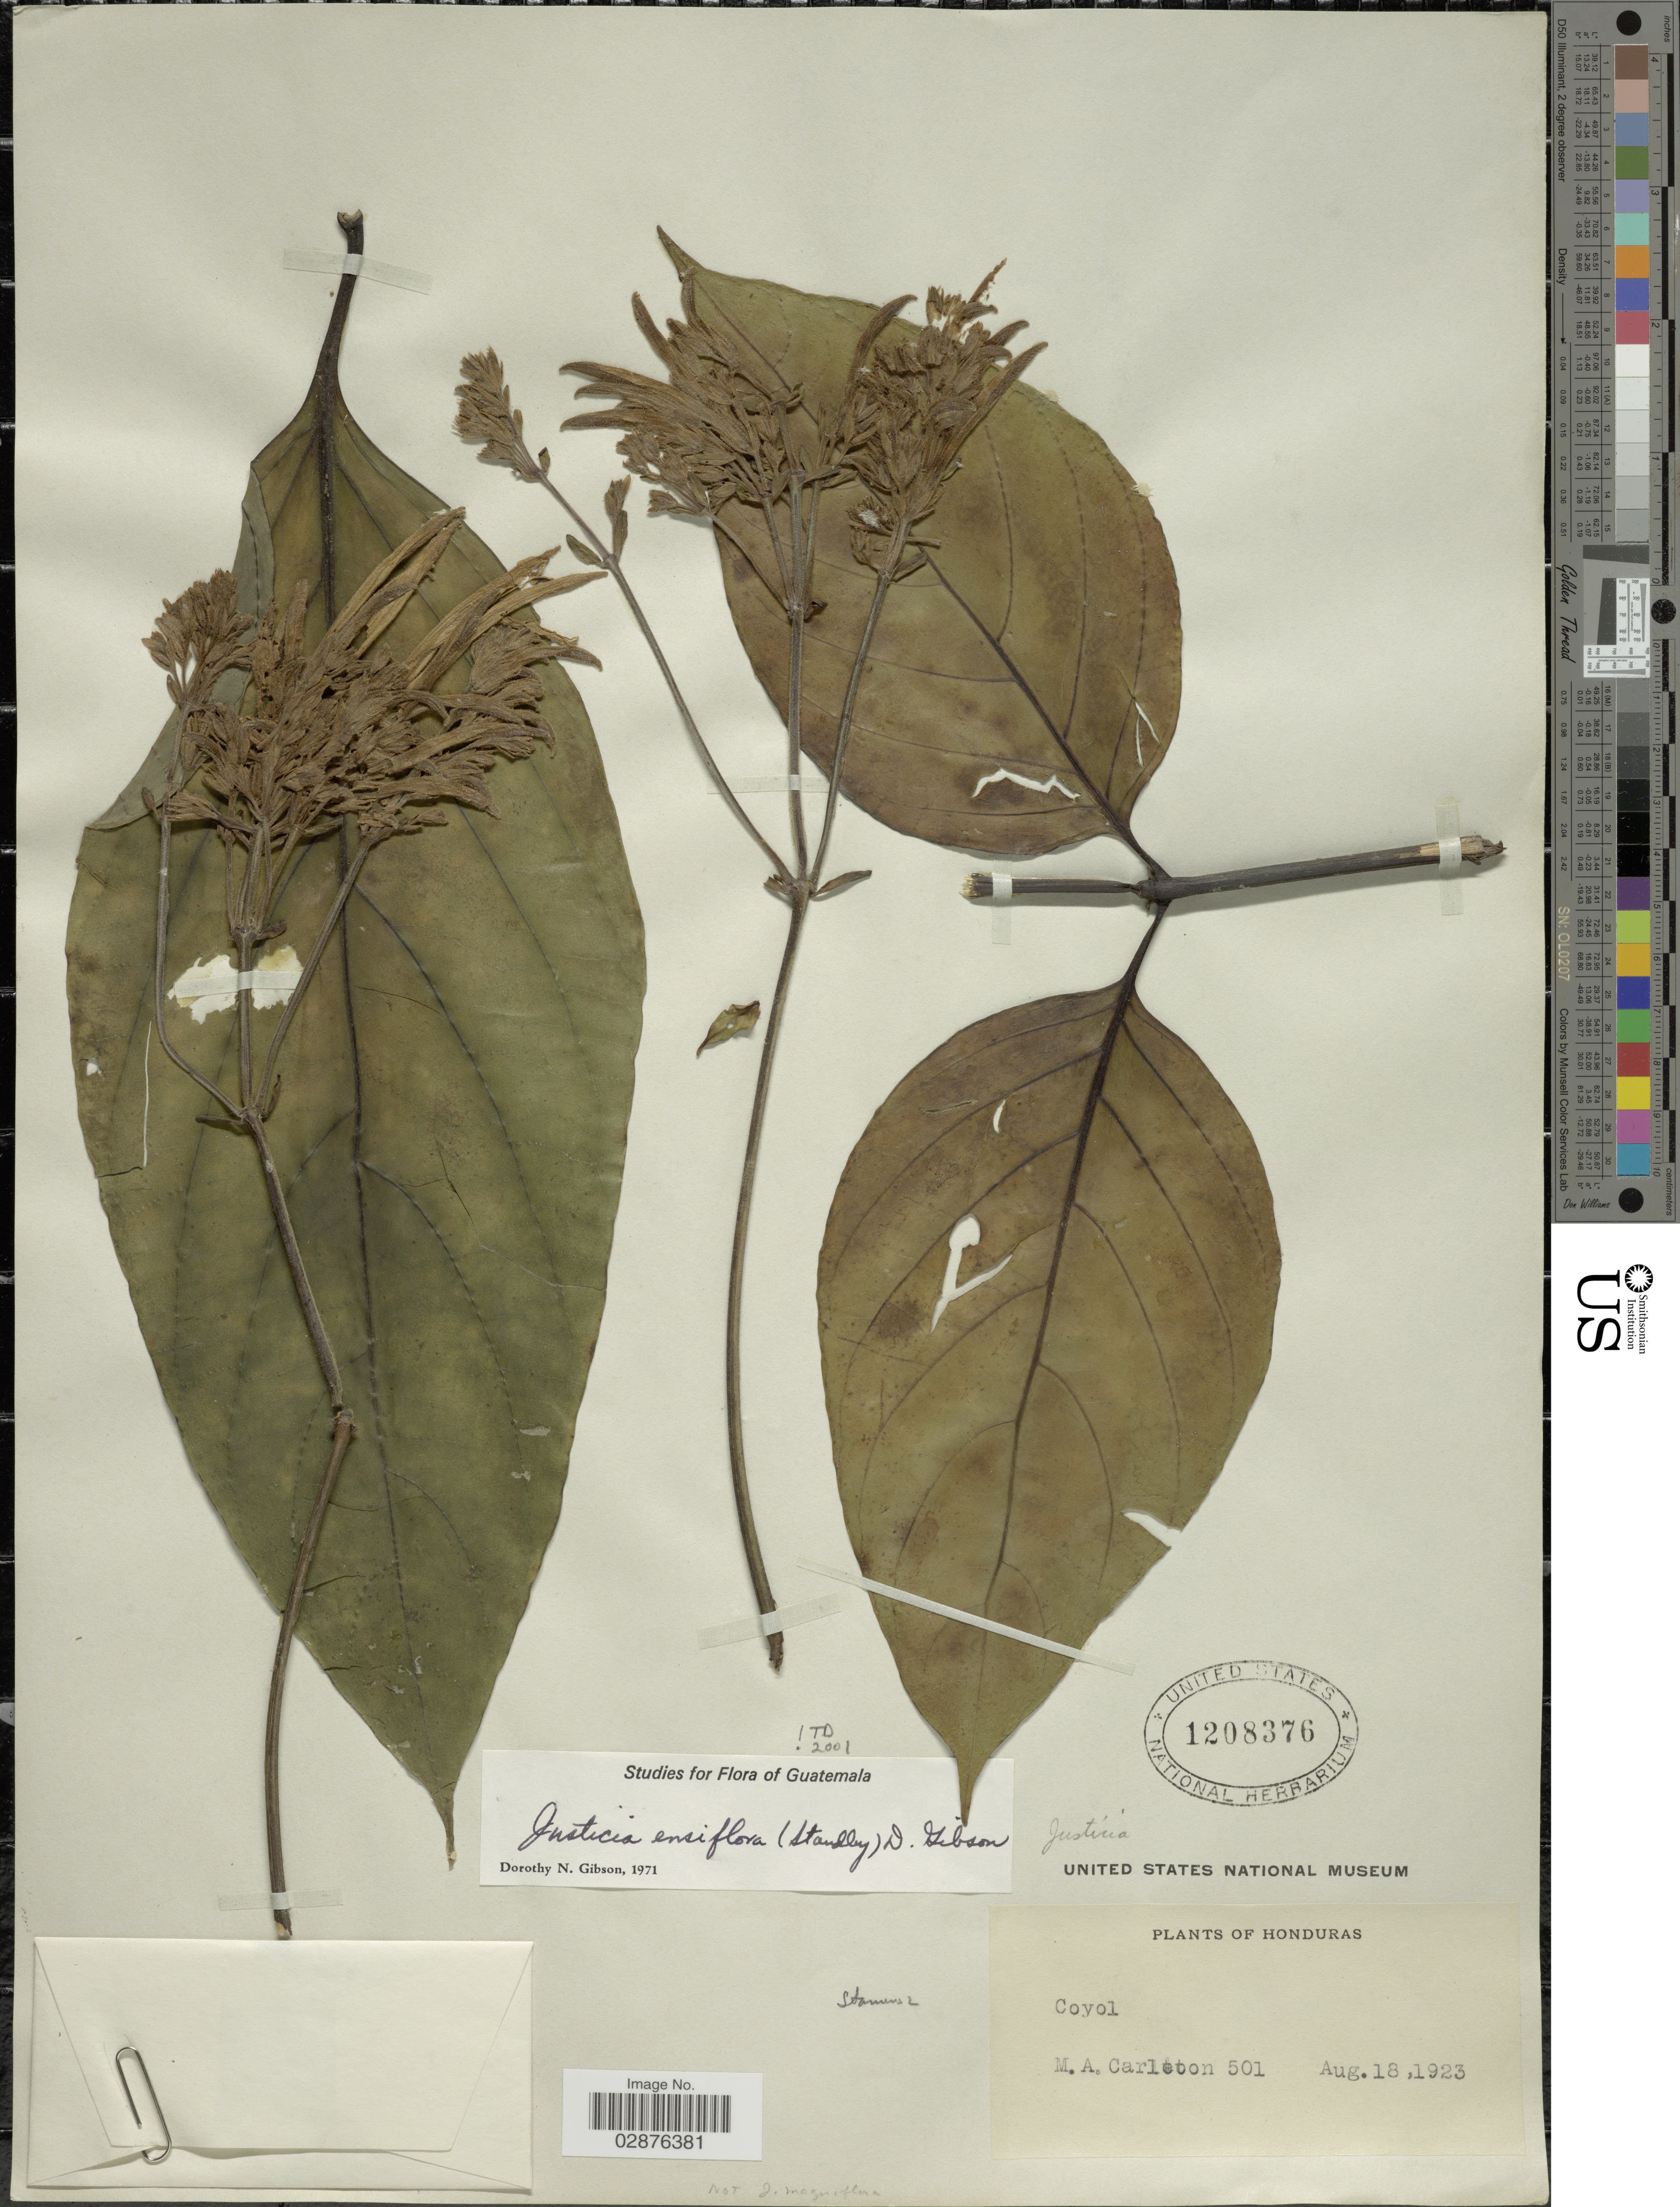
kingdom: Plantae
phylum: Tracheophyta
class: Magnoliopsida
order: Lamiales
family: Acanthaceae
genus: Justicia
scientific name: Justicia ensiflora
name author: (Standl.) D.N. Gibson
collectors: M. A. Carleton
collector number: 501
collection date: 1923-08-18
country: Honduras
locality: Coyol.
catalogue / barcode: US 1208376